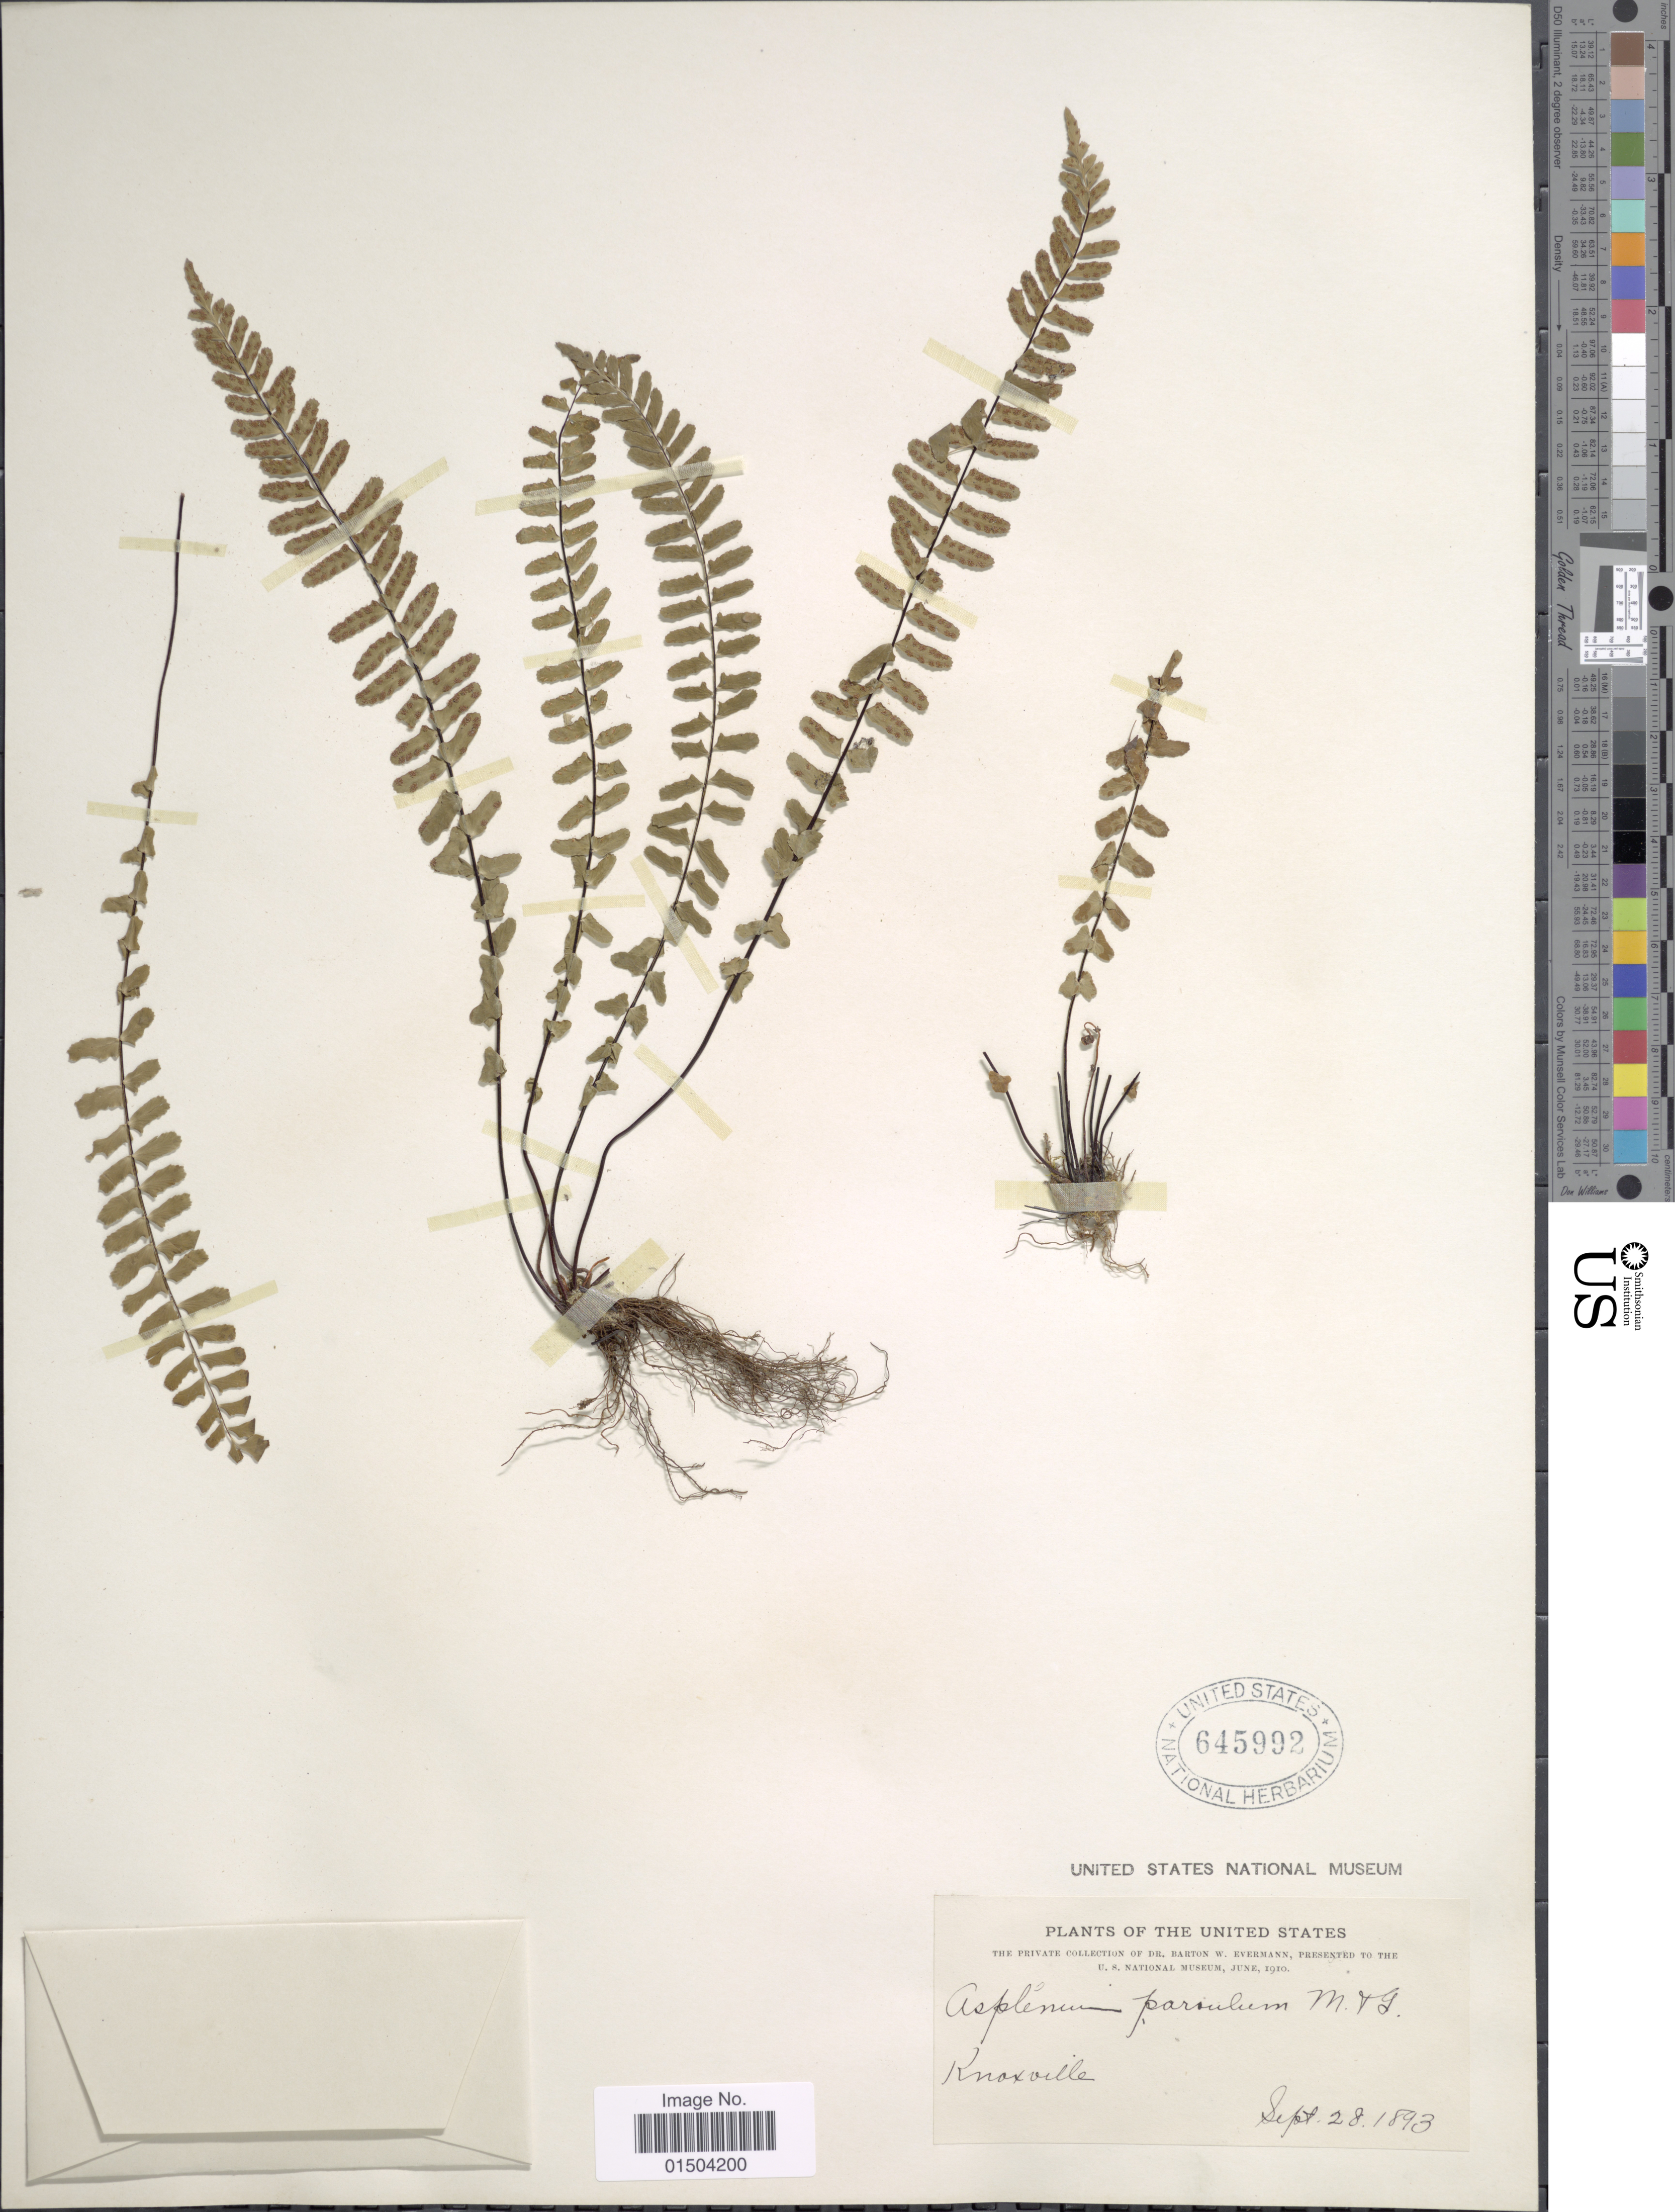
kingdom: Plantae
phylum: Tracheophyta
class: Polypodiopsida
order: Polypodiales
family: Aspleniaceae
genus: Asplenium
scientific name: Asplenium resiliens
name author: Kunze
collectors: B. W. Evermann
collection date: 1893-09-28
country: United States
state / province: Tennessee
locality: Knoxville.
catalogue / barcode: US 645992